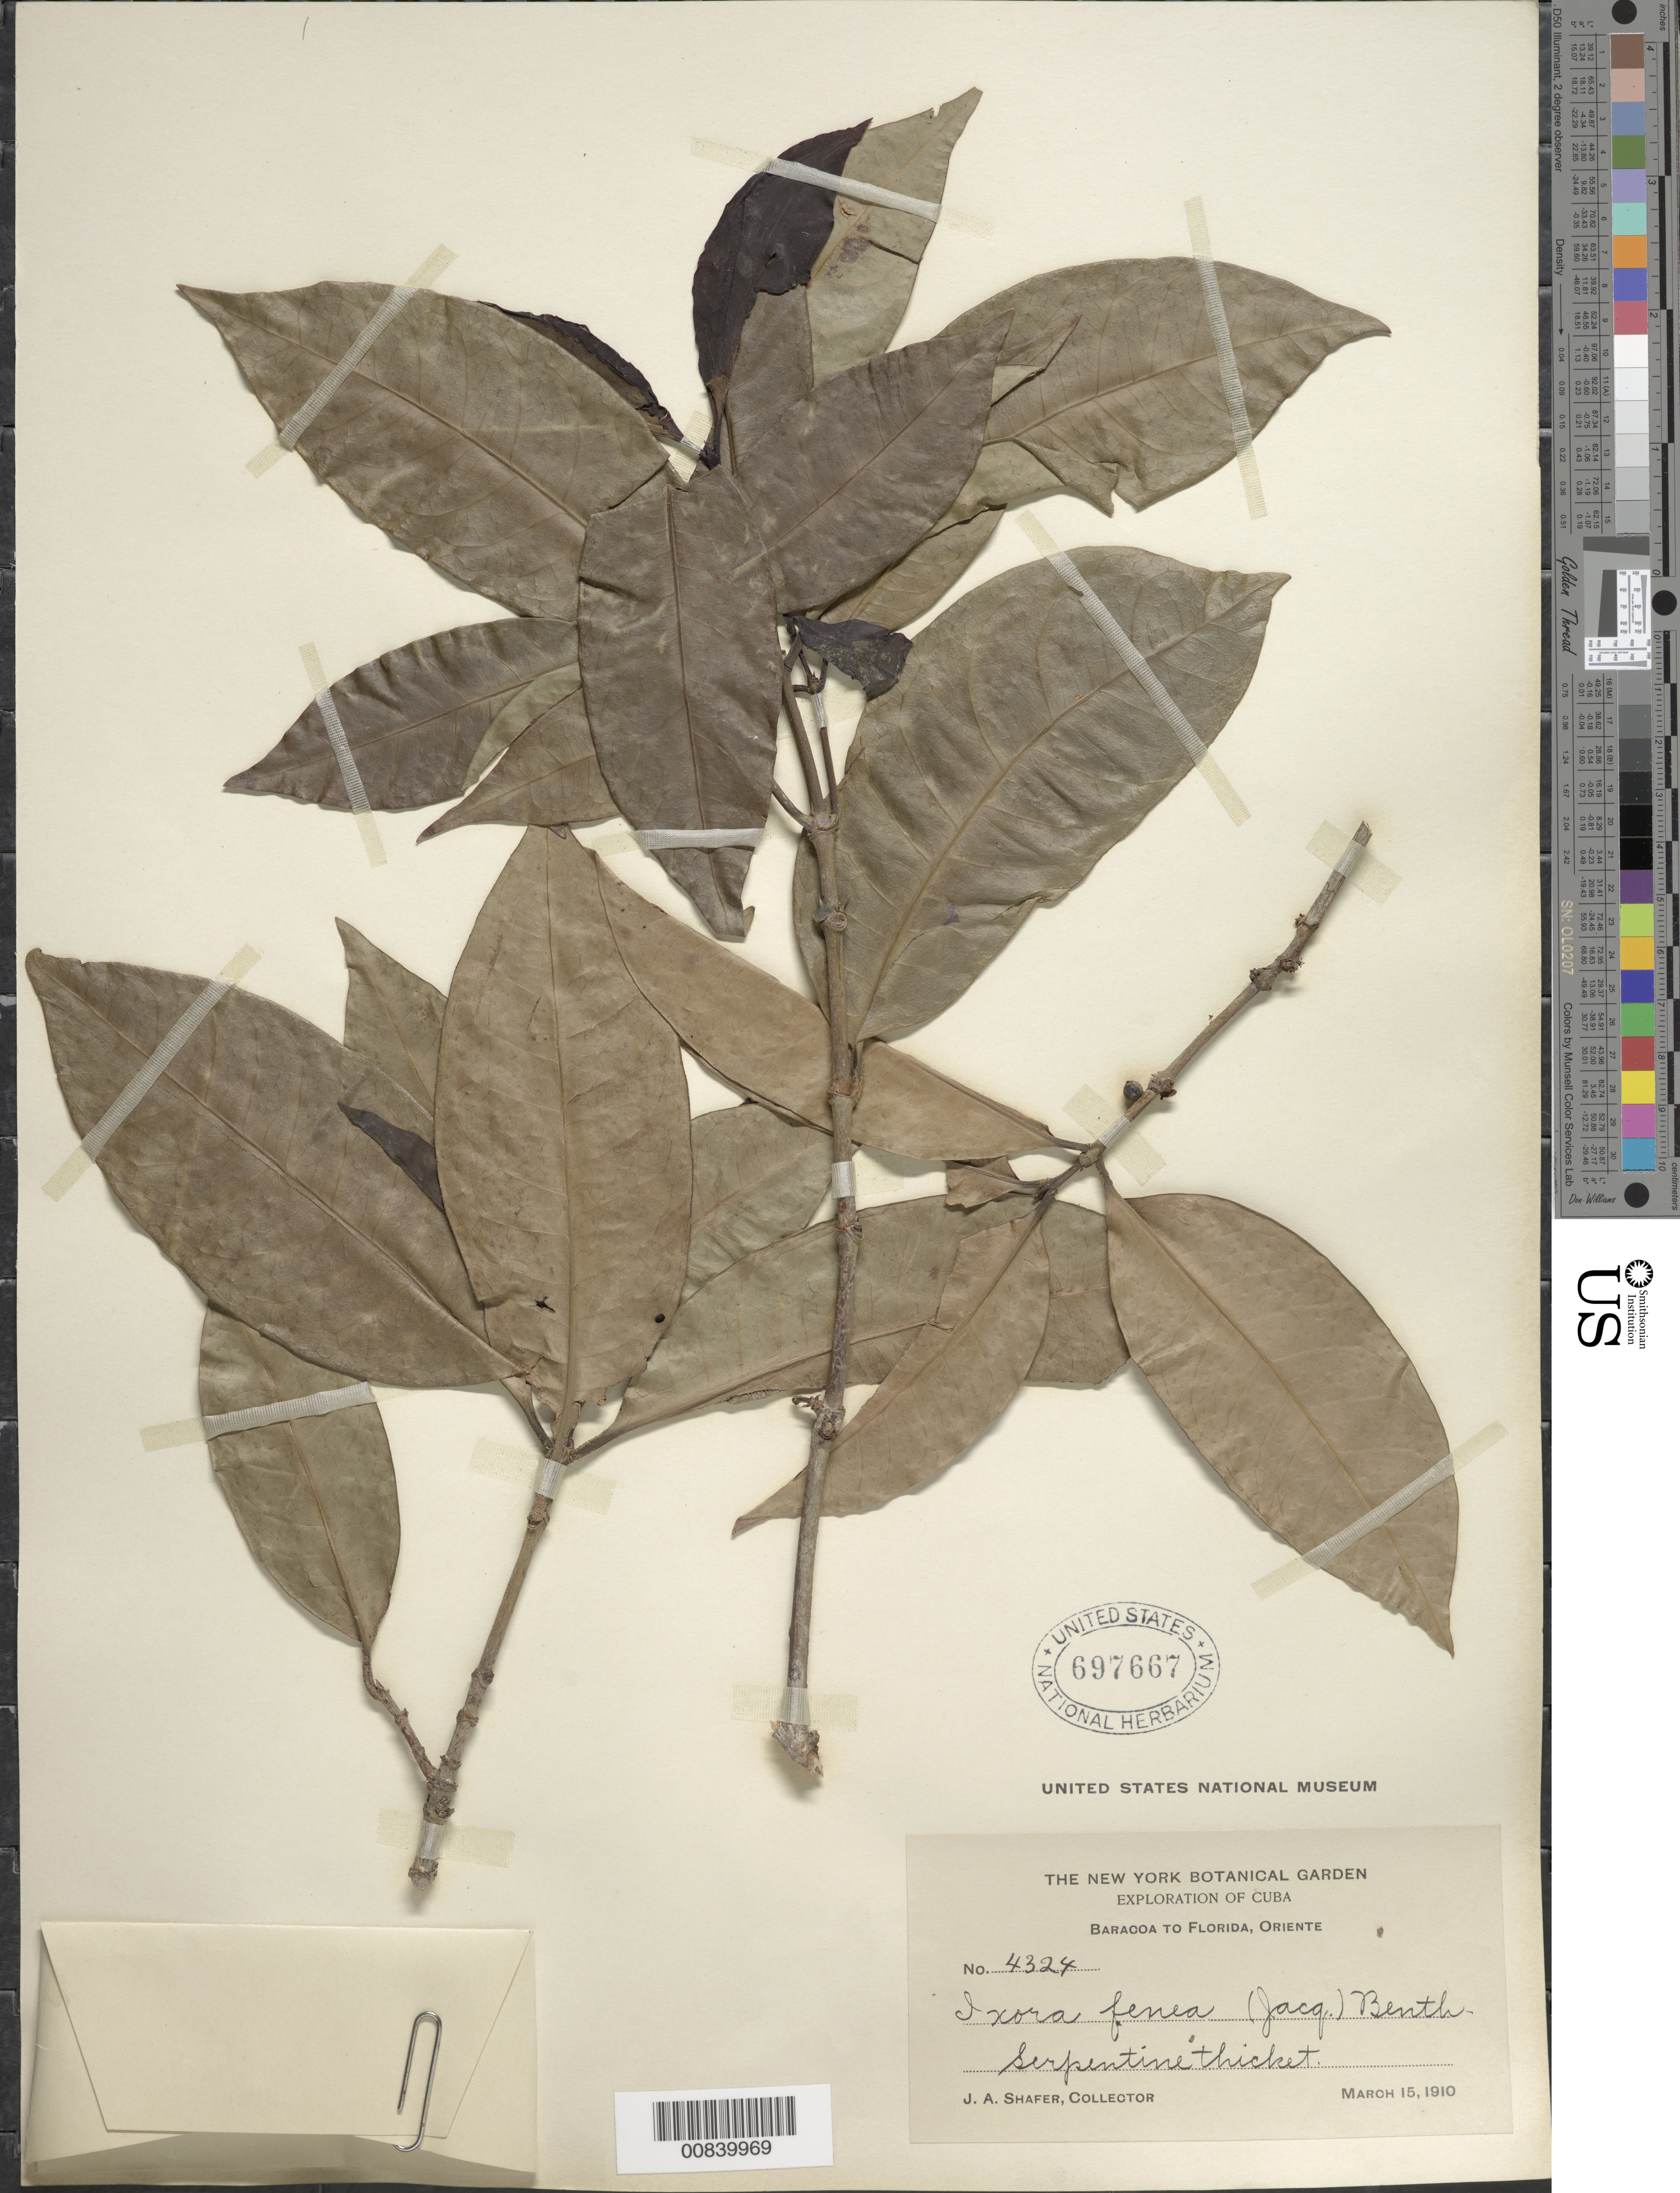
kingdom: Plantae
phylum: Tracheophyta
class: Magnoliopsida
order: Gentianales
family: Rubiaceae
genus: Ixora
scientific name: Ixora ferrea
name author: (Jacq.) Benth.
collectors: J. A. Shafer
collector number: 4324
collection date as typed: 16 Mar 1910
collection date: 1910-03-16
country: Cuba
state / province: Oriente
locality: Baracoa to Florida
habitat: Serpentine thicket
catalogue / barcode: US 697667